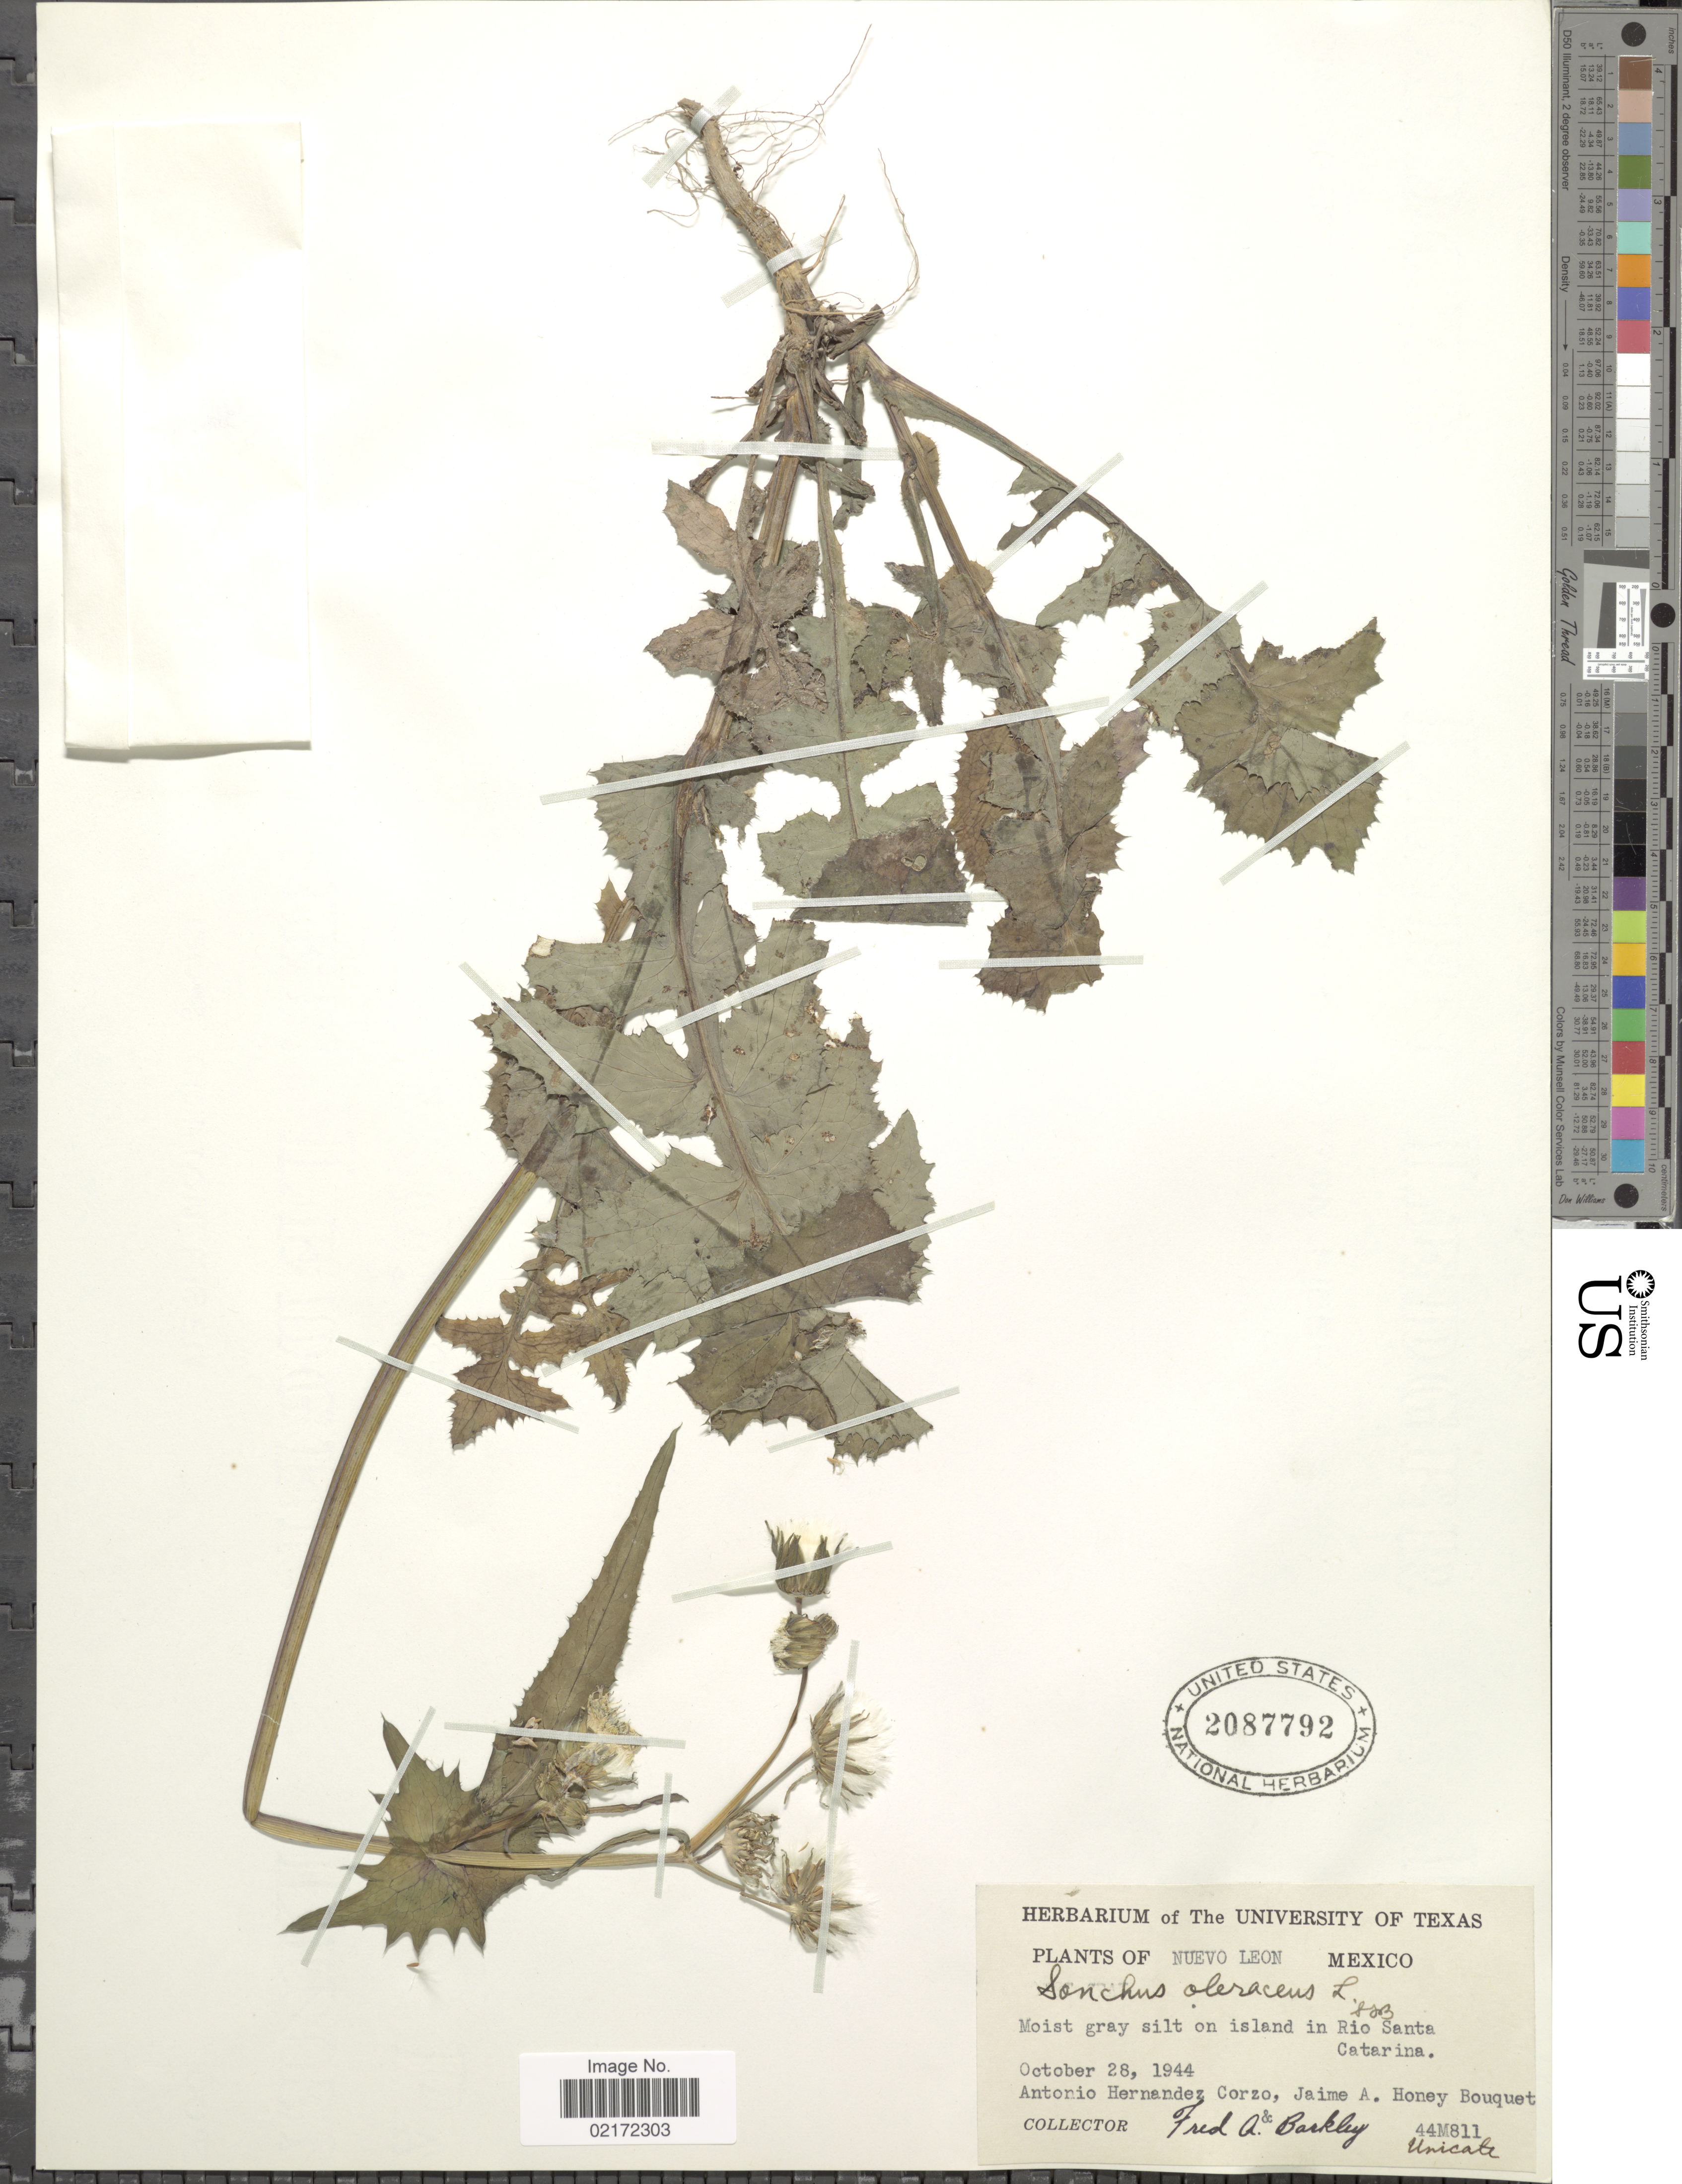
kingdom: Plantae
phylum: Tracheophyta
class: Magnoliopsida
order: Asterales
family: Asteraceae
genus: Sonchus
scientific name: Sonchus oleraceus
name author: L.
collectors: A. Hernandez-Corzo, Honey Bouquet, J. A. & F. A. Barkley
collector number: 44M811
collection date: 1944-10-28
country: Mexico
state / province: Nuevo León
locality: Moist gray silt on island in Rio Santa Catarina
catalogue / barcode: US 2087792